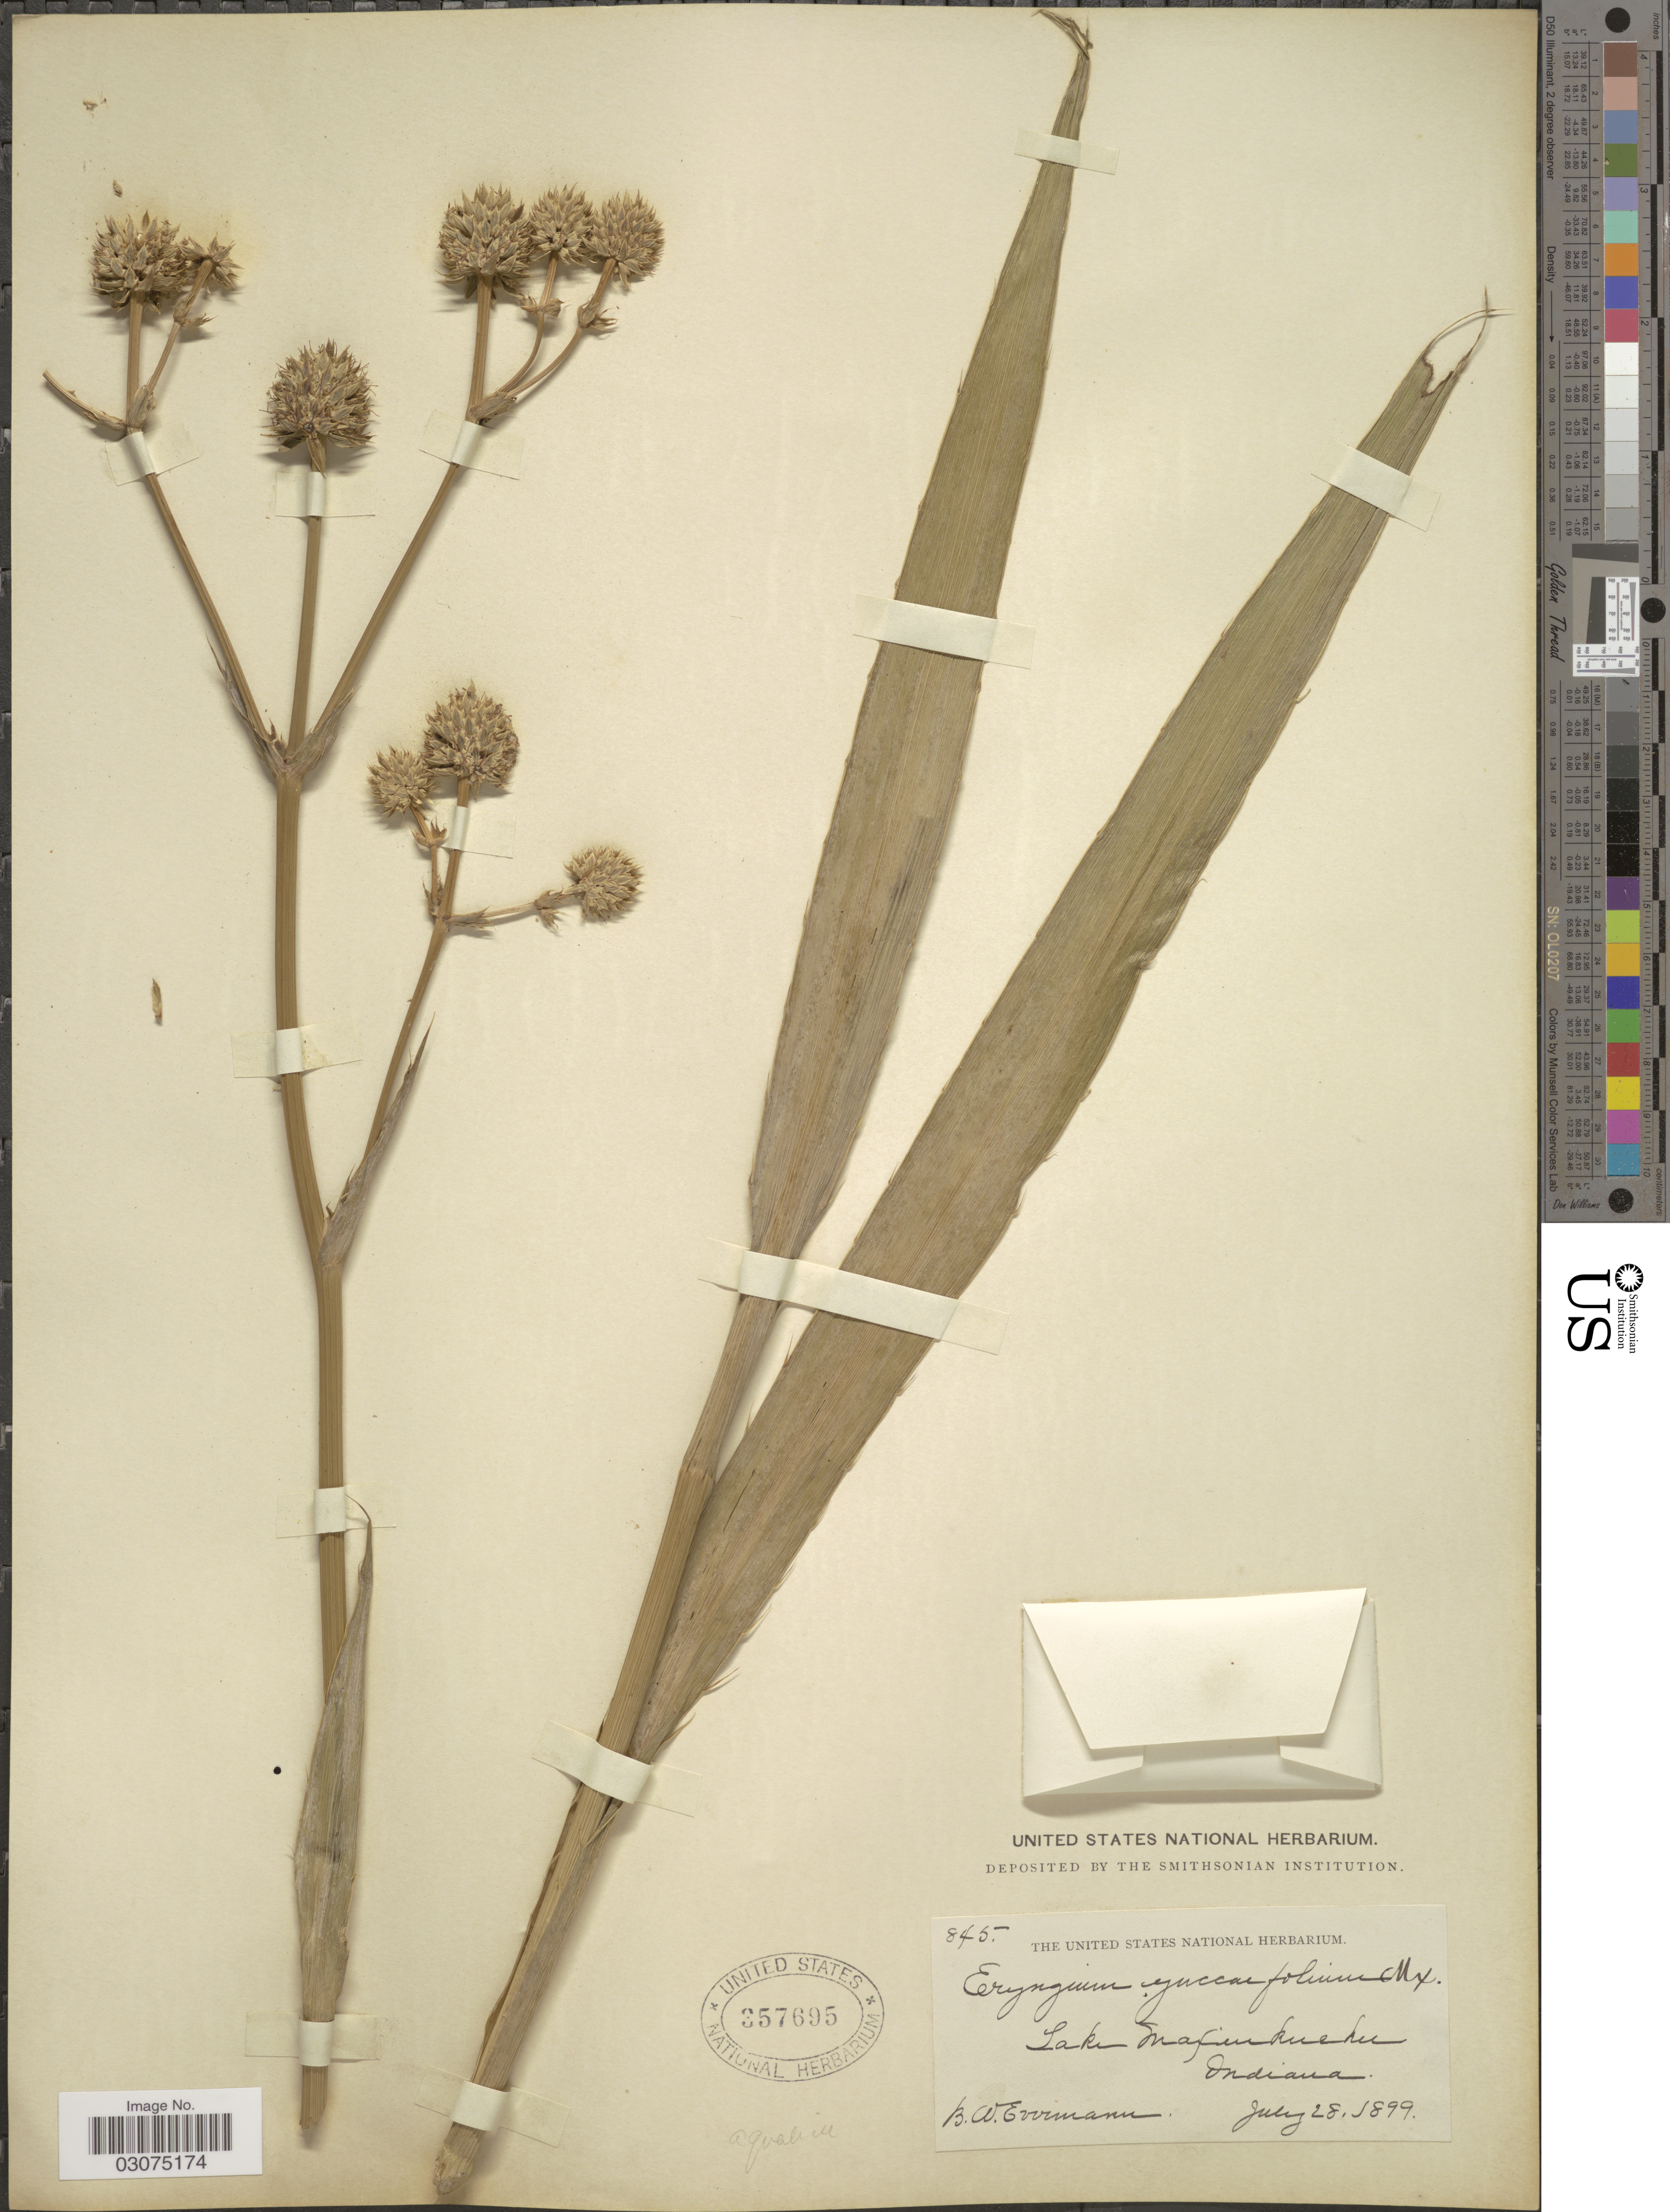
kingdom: Plantae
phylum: Tracheophyta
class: Magnoliopsida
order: Apiales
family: Apiaceae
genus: Eryngium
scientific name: Eryngium yuccifolium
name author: Michx.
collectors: B. W. Evermann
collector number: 845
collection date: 1899-07-28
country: United States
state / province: Indiana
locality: Lake Maxinkuckee.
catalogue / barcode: US 357695